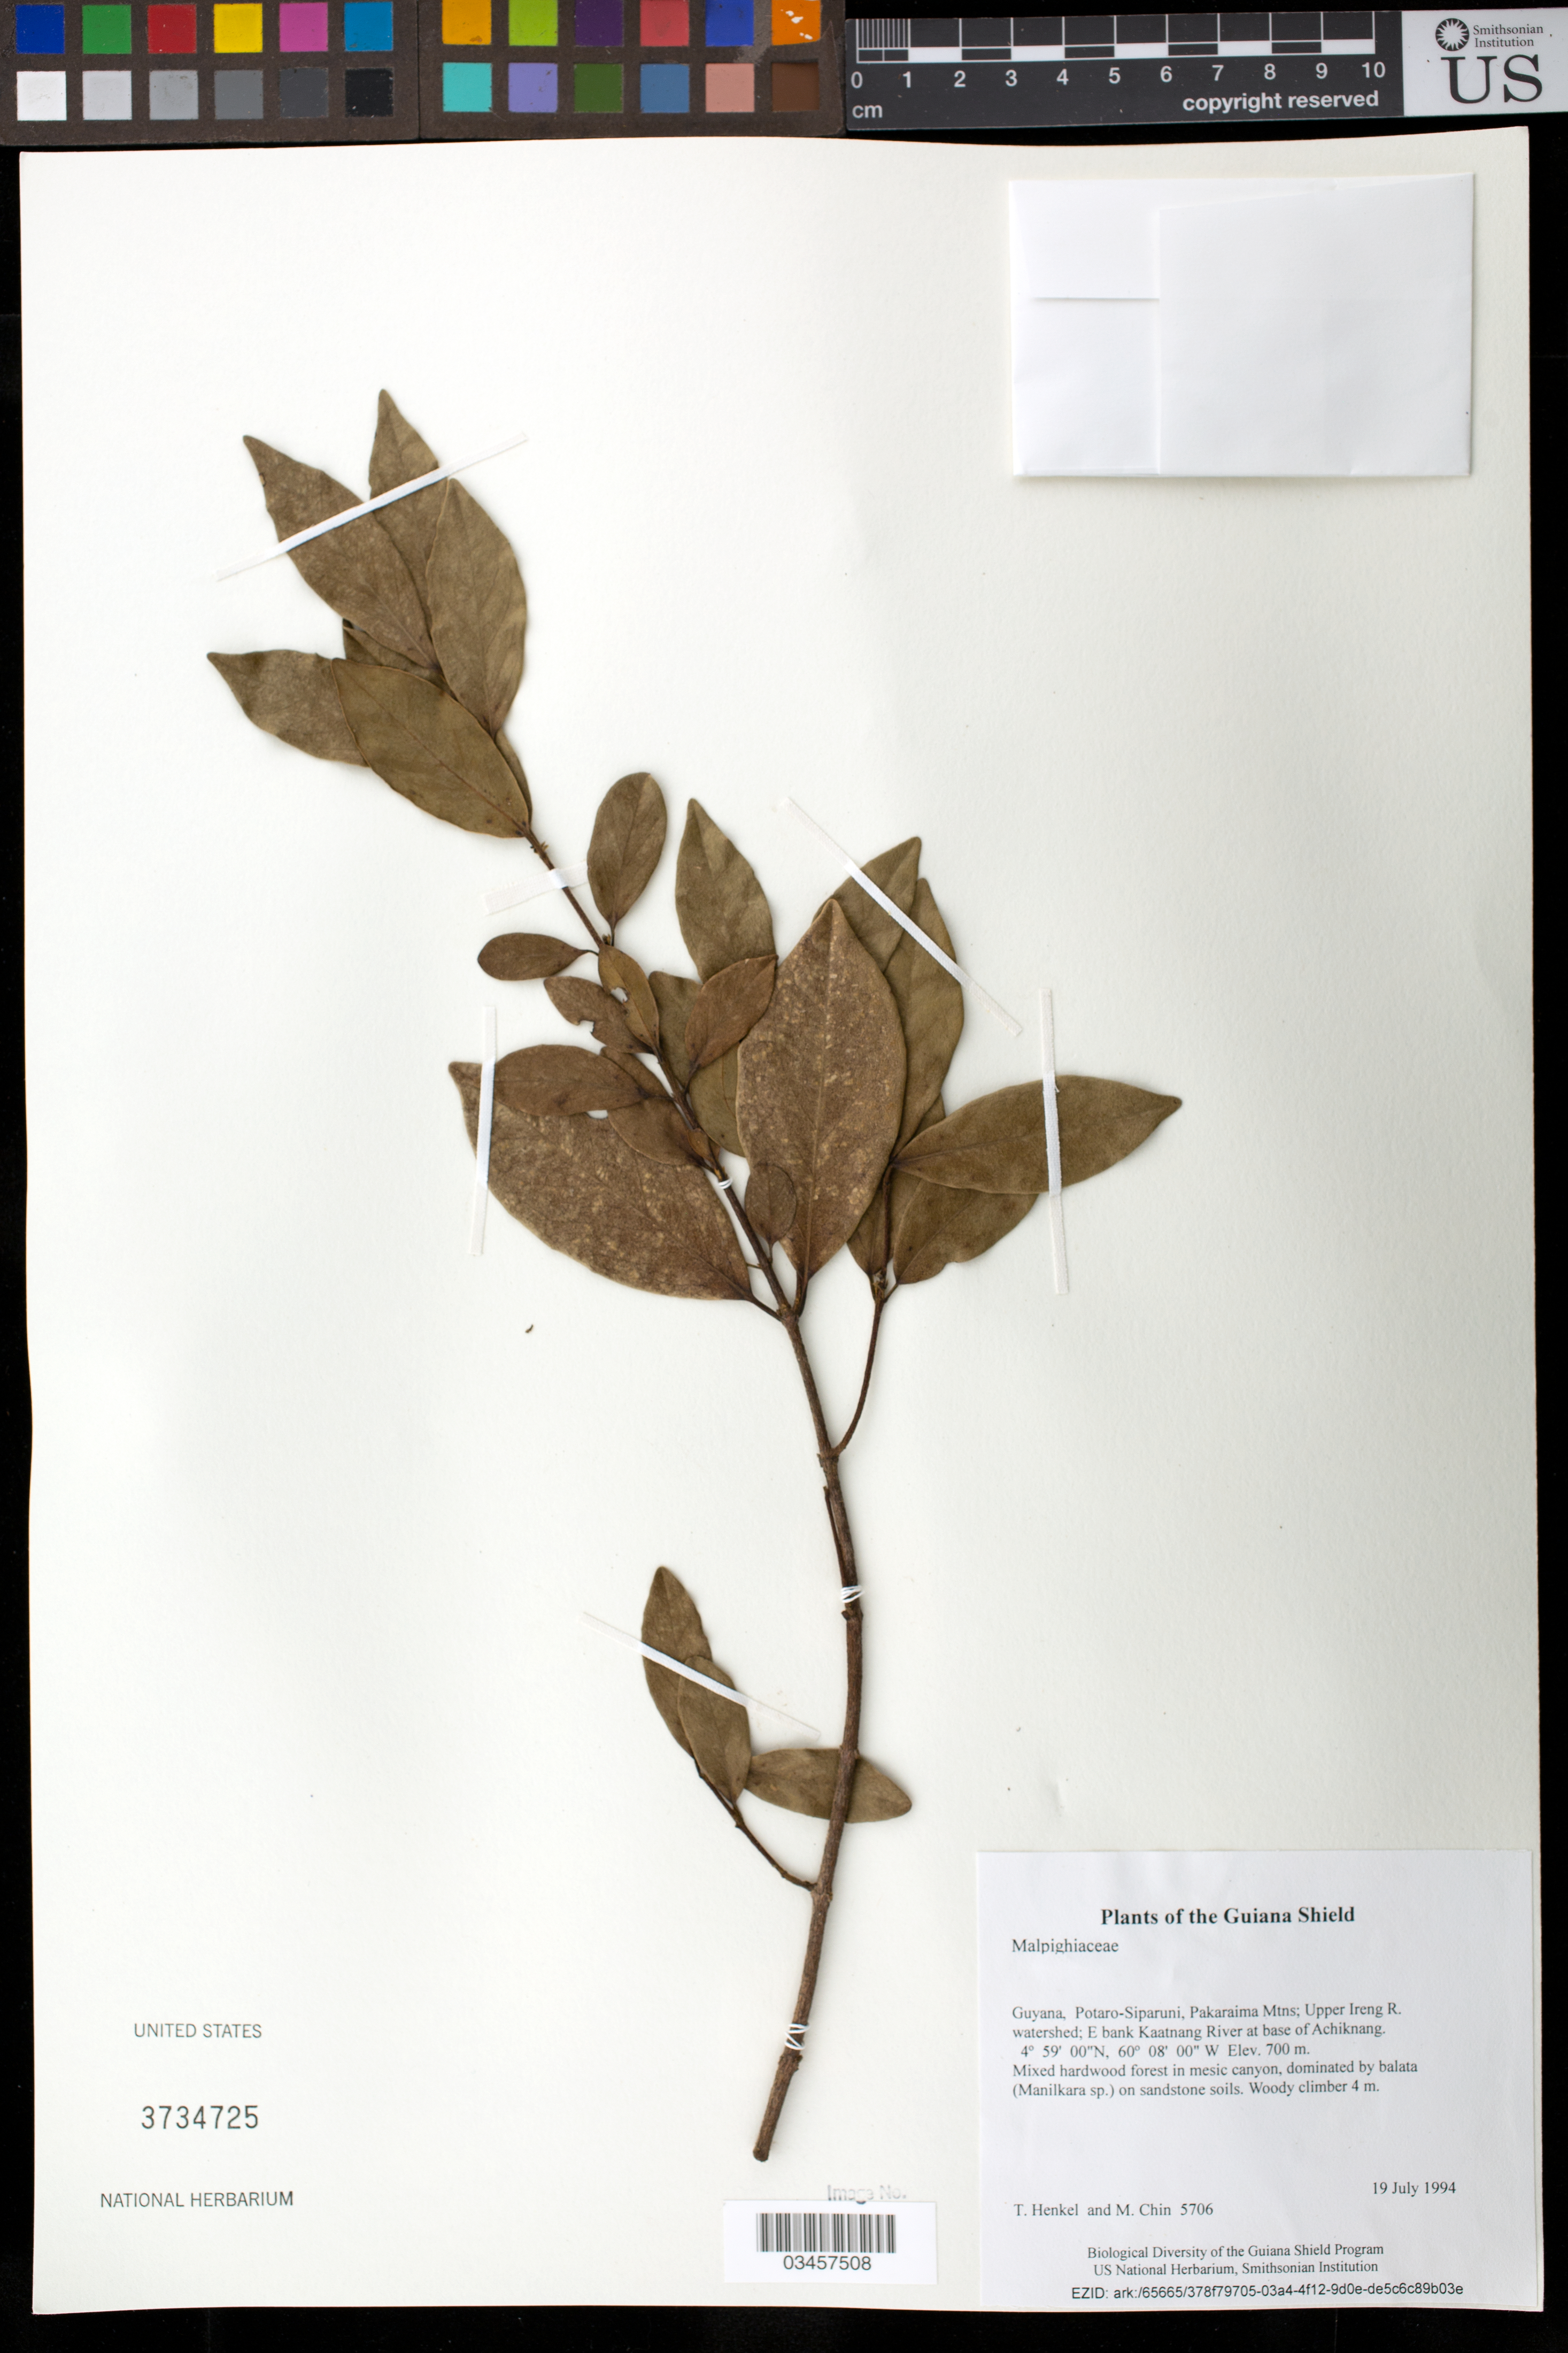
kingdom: Plantae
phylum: Tracheophyta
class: Magnoliopsida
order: Malpighiales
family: Malpighiaceae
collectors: T. Henkel & M. Chin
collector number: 5706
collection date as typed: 19 July 1994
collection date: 1994-07-19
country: Guyana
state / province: Potaro-Siparuni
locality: Pakaraima Mtns; Upper Ireng R. watershed; E bank Kaatnang River at base of Achiknang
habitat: Mixed hardwood forest in mesic canyon, dominated by balata (Manilkara sp.) on sandstone soils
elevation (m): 700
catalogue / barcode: US 3734725